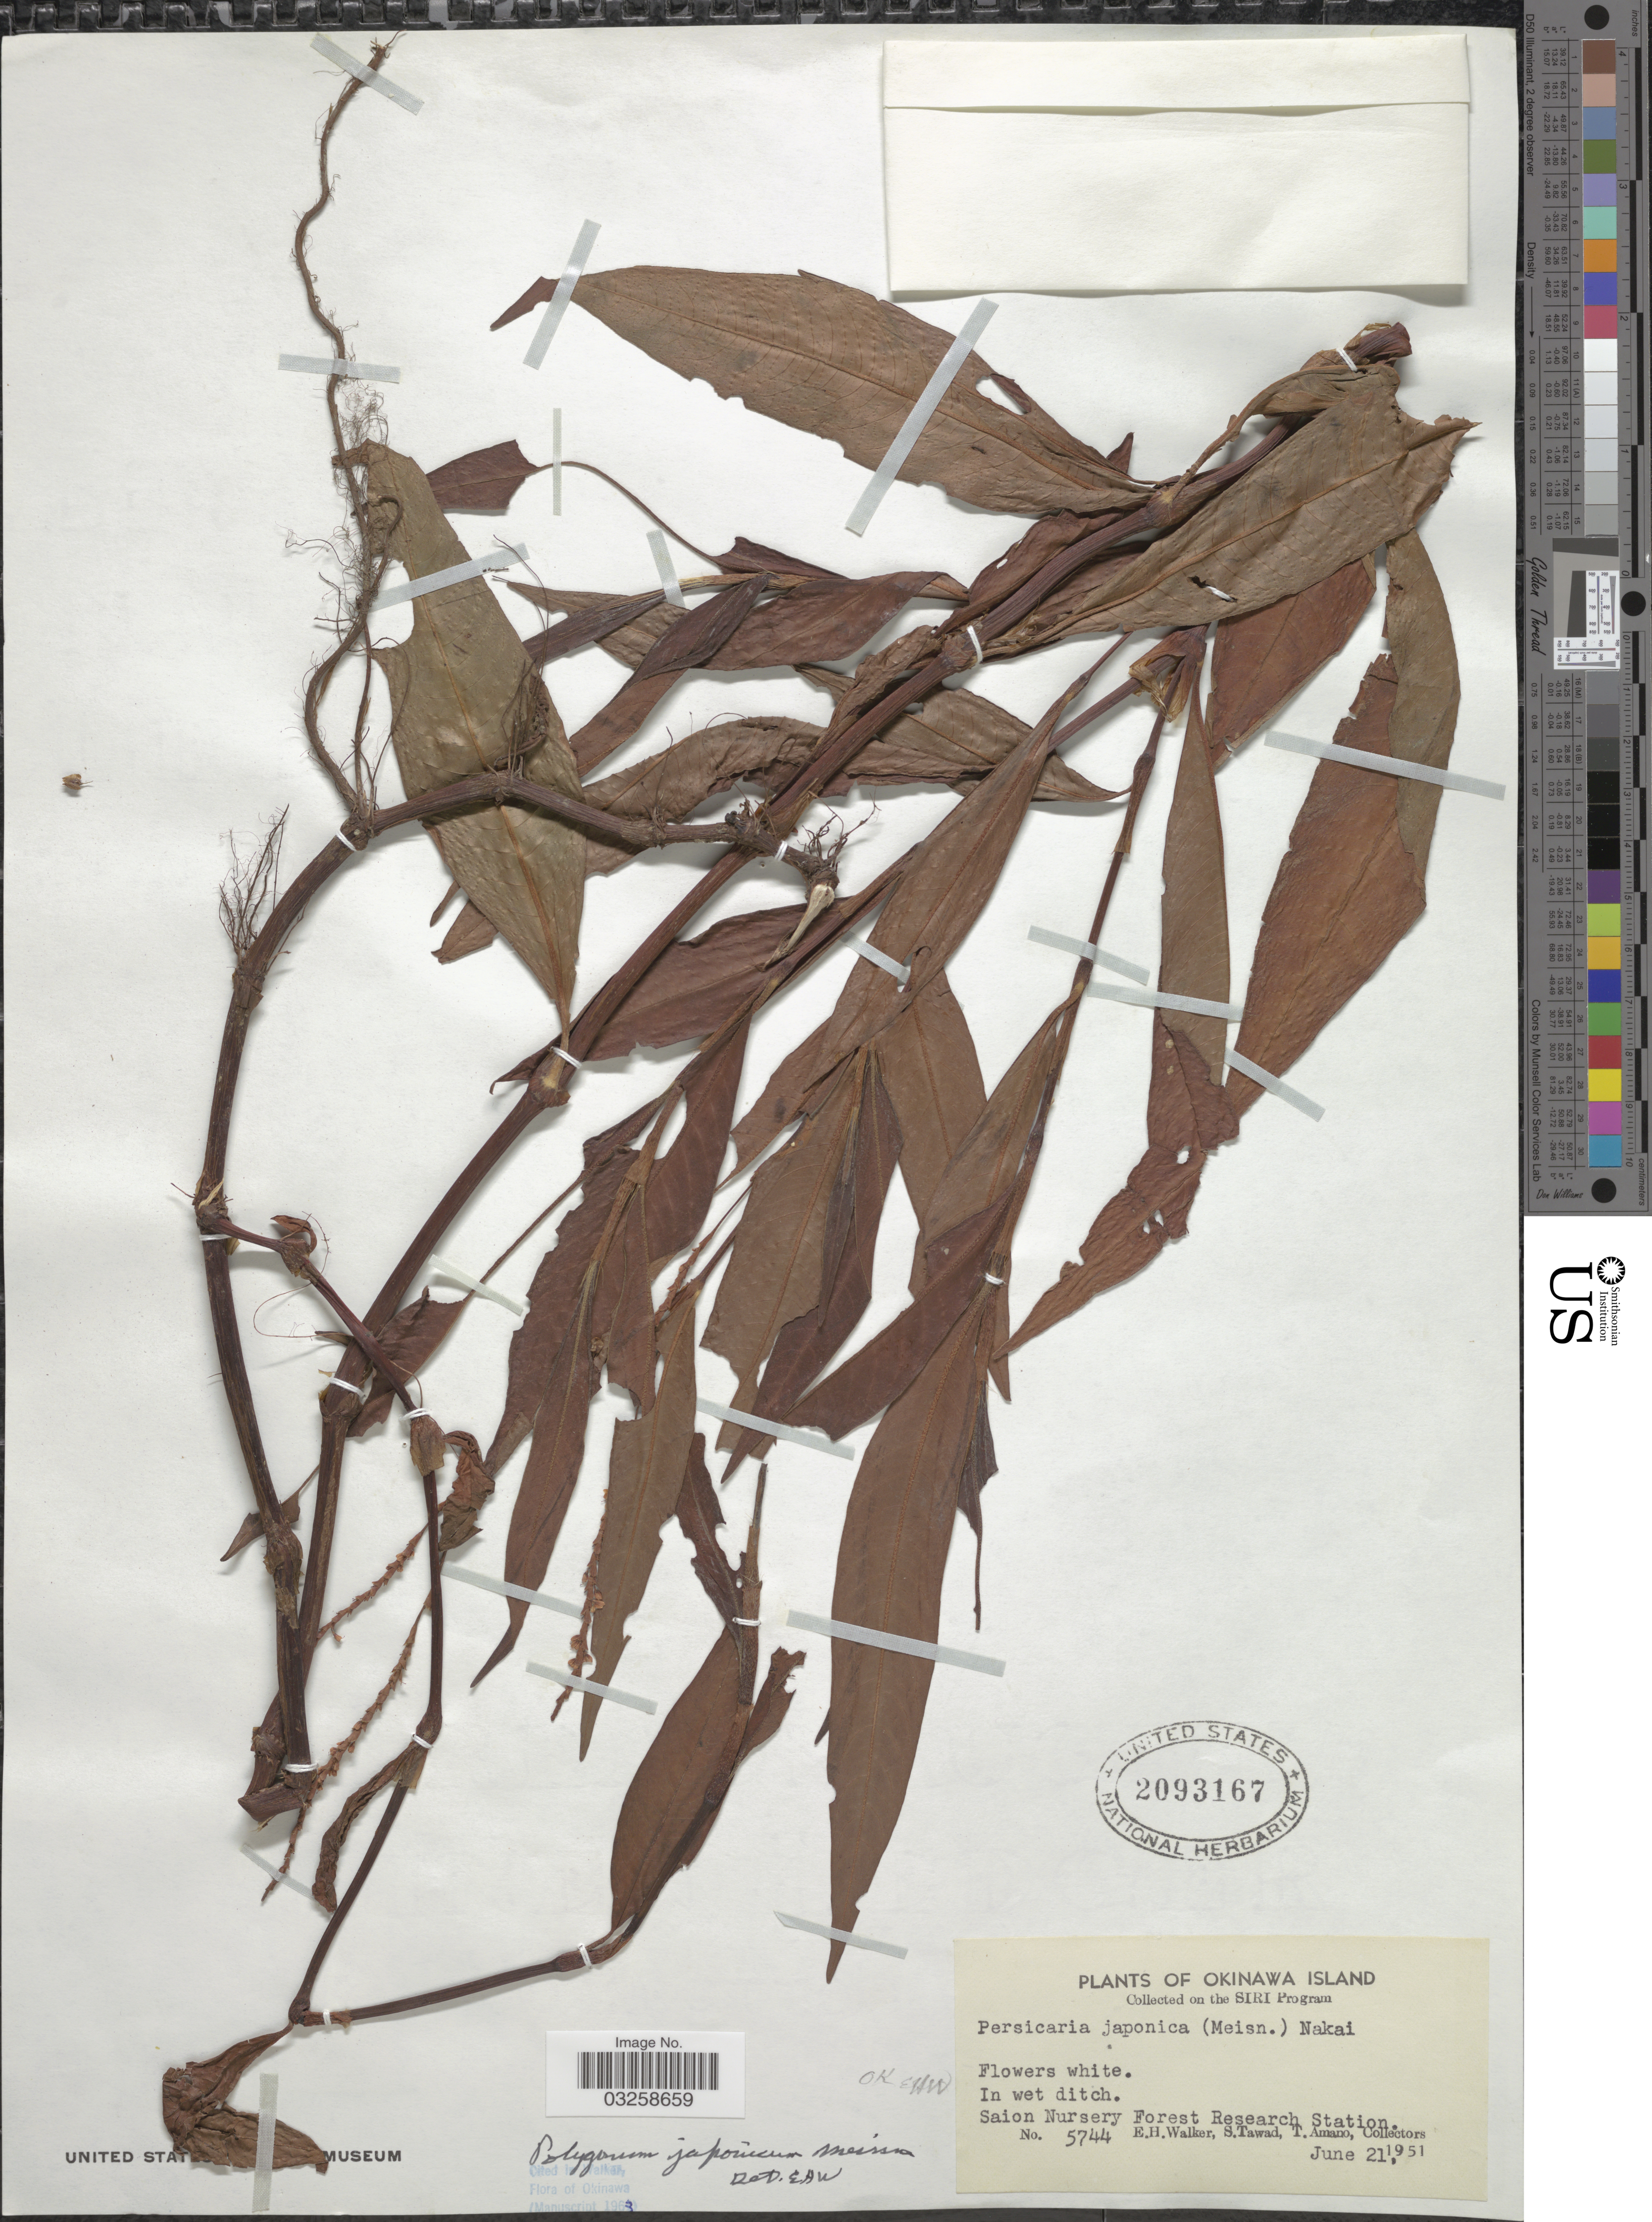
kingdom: Plantae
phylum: Tracheophyta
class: Magnoliopsida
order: Caryophyllales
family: Polygonaceae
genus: Polygonum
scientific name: Polygonum japonicum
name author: Meisn.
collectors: E. H. Walker, S. Tawad & T. Amano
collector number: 5744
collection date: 1951-06-21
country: Japan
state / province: Okinawa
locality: Okinawa Island. In wet ditch. Saion Nursery Forest Research Station.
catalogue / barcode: US 2093167